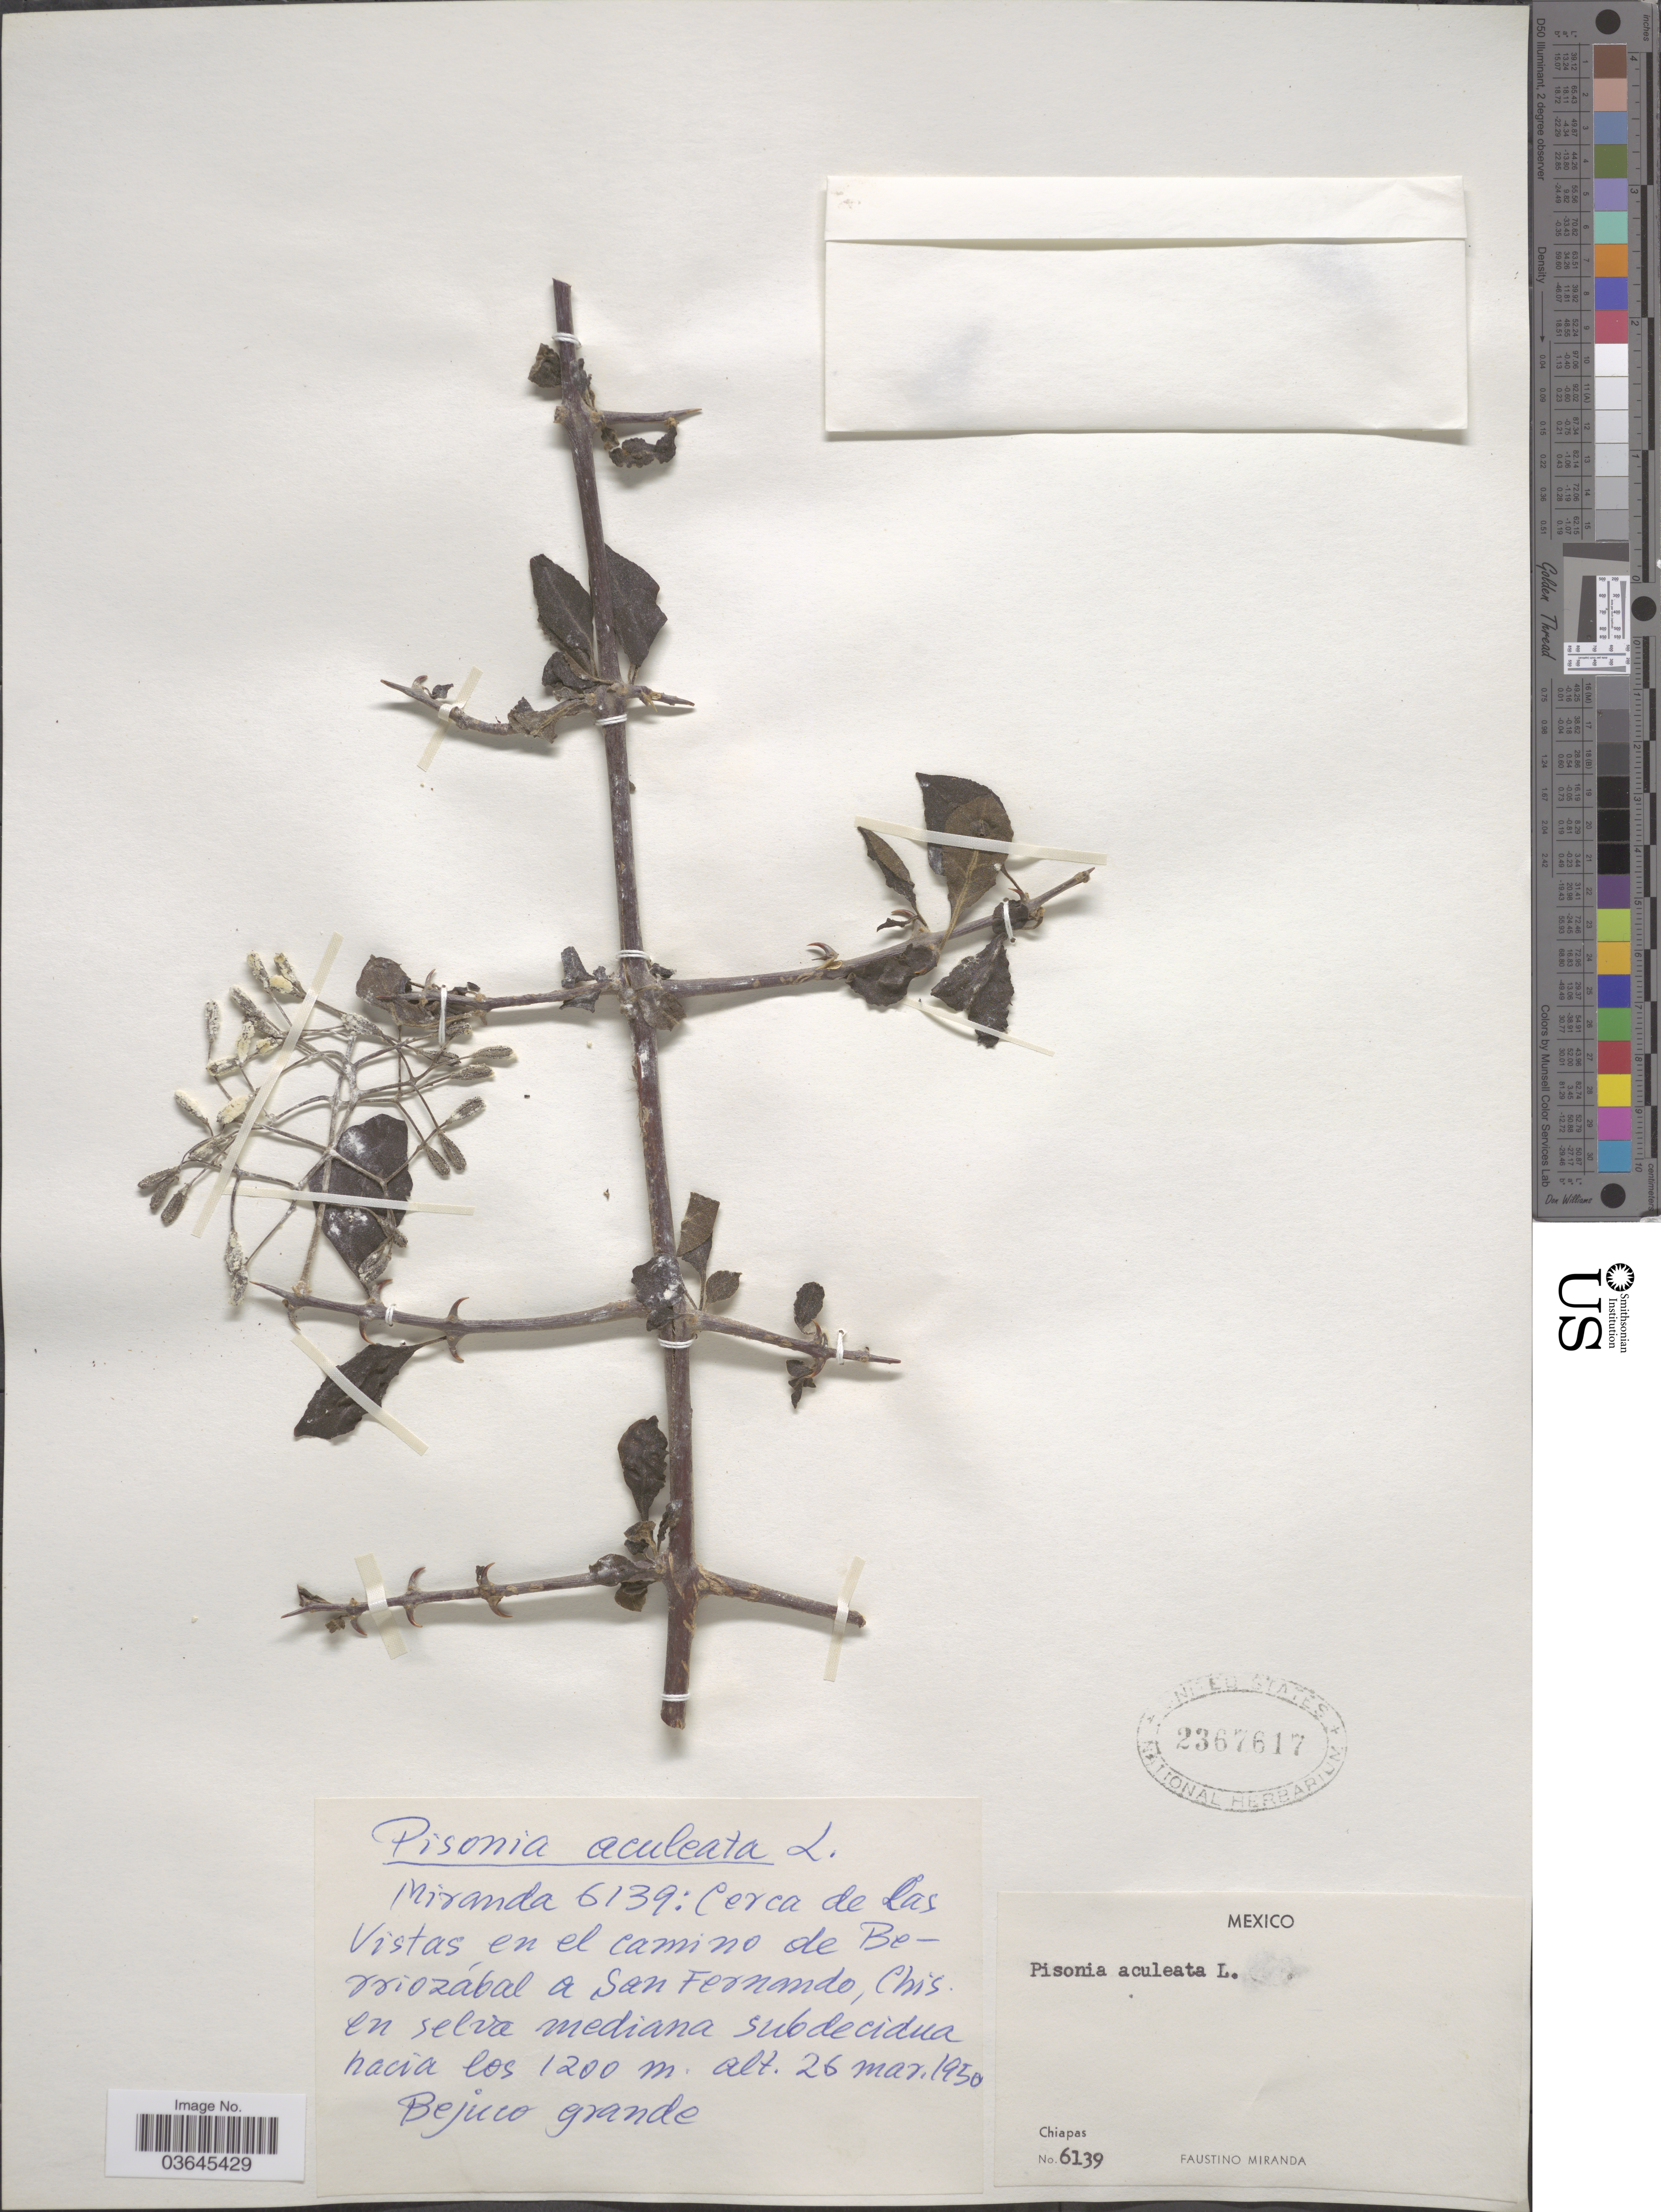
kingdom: Plantae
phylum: Tracheophyta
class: Magnoliopsida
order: Caryophyllales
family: Nyctaginaceae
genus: Pisonia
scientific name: Pisonia aculeata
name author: L.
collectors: F. Miranda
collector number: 6139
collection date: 1950-03-26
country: Mexico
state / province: Chiapas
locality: Cerca de Las Vistas en el camino de Berriozábal a San Fernando, Chis.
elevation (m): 1200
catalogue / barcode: US 2367617